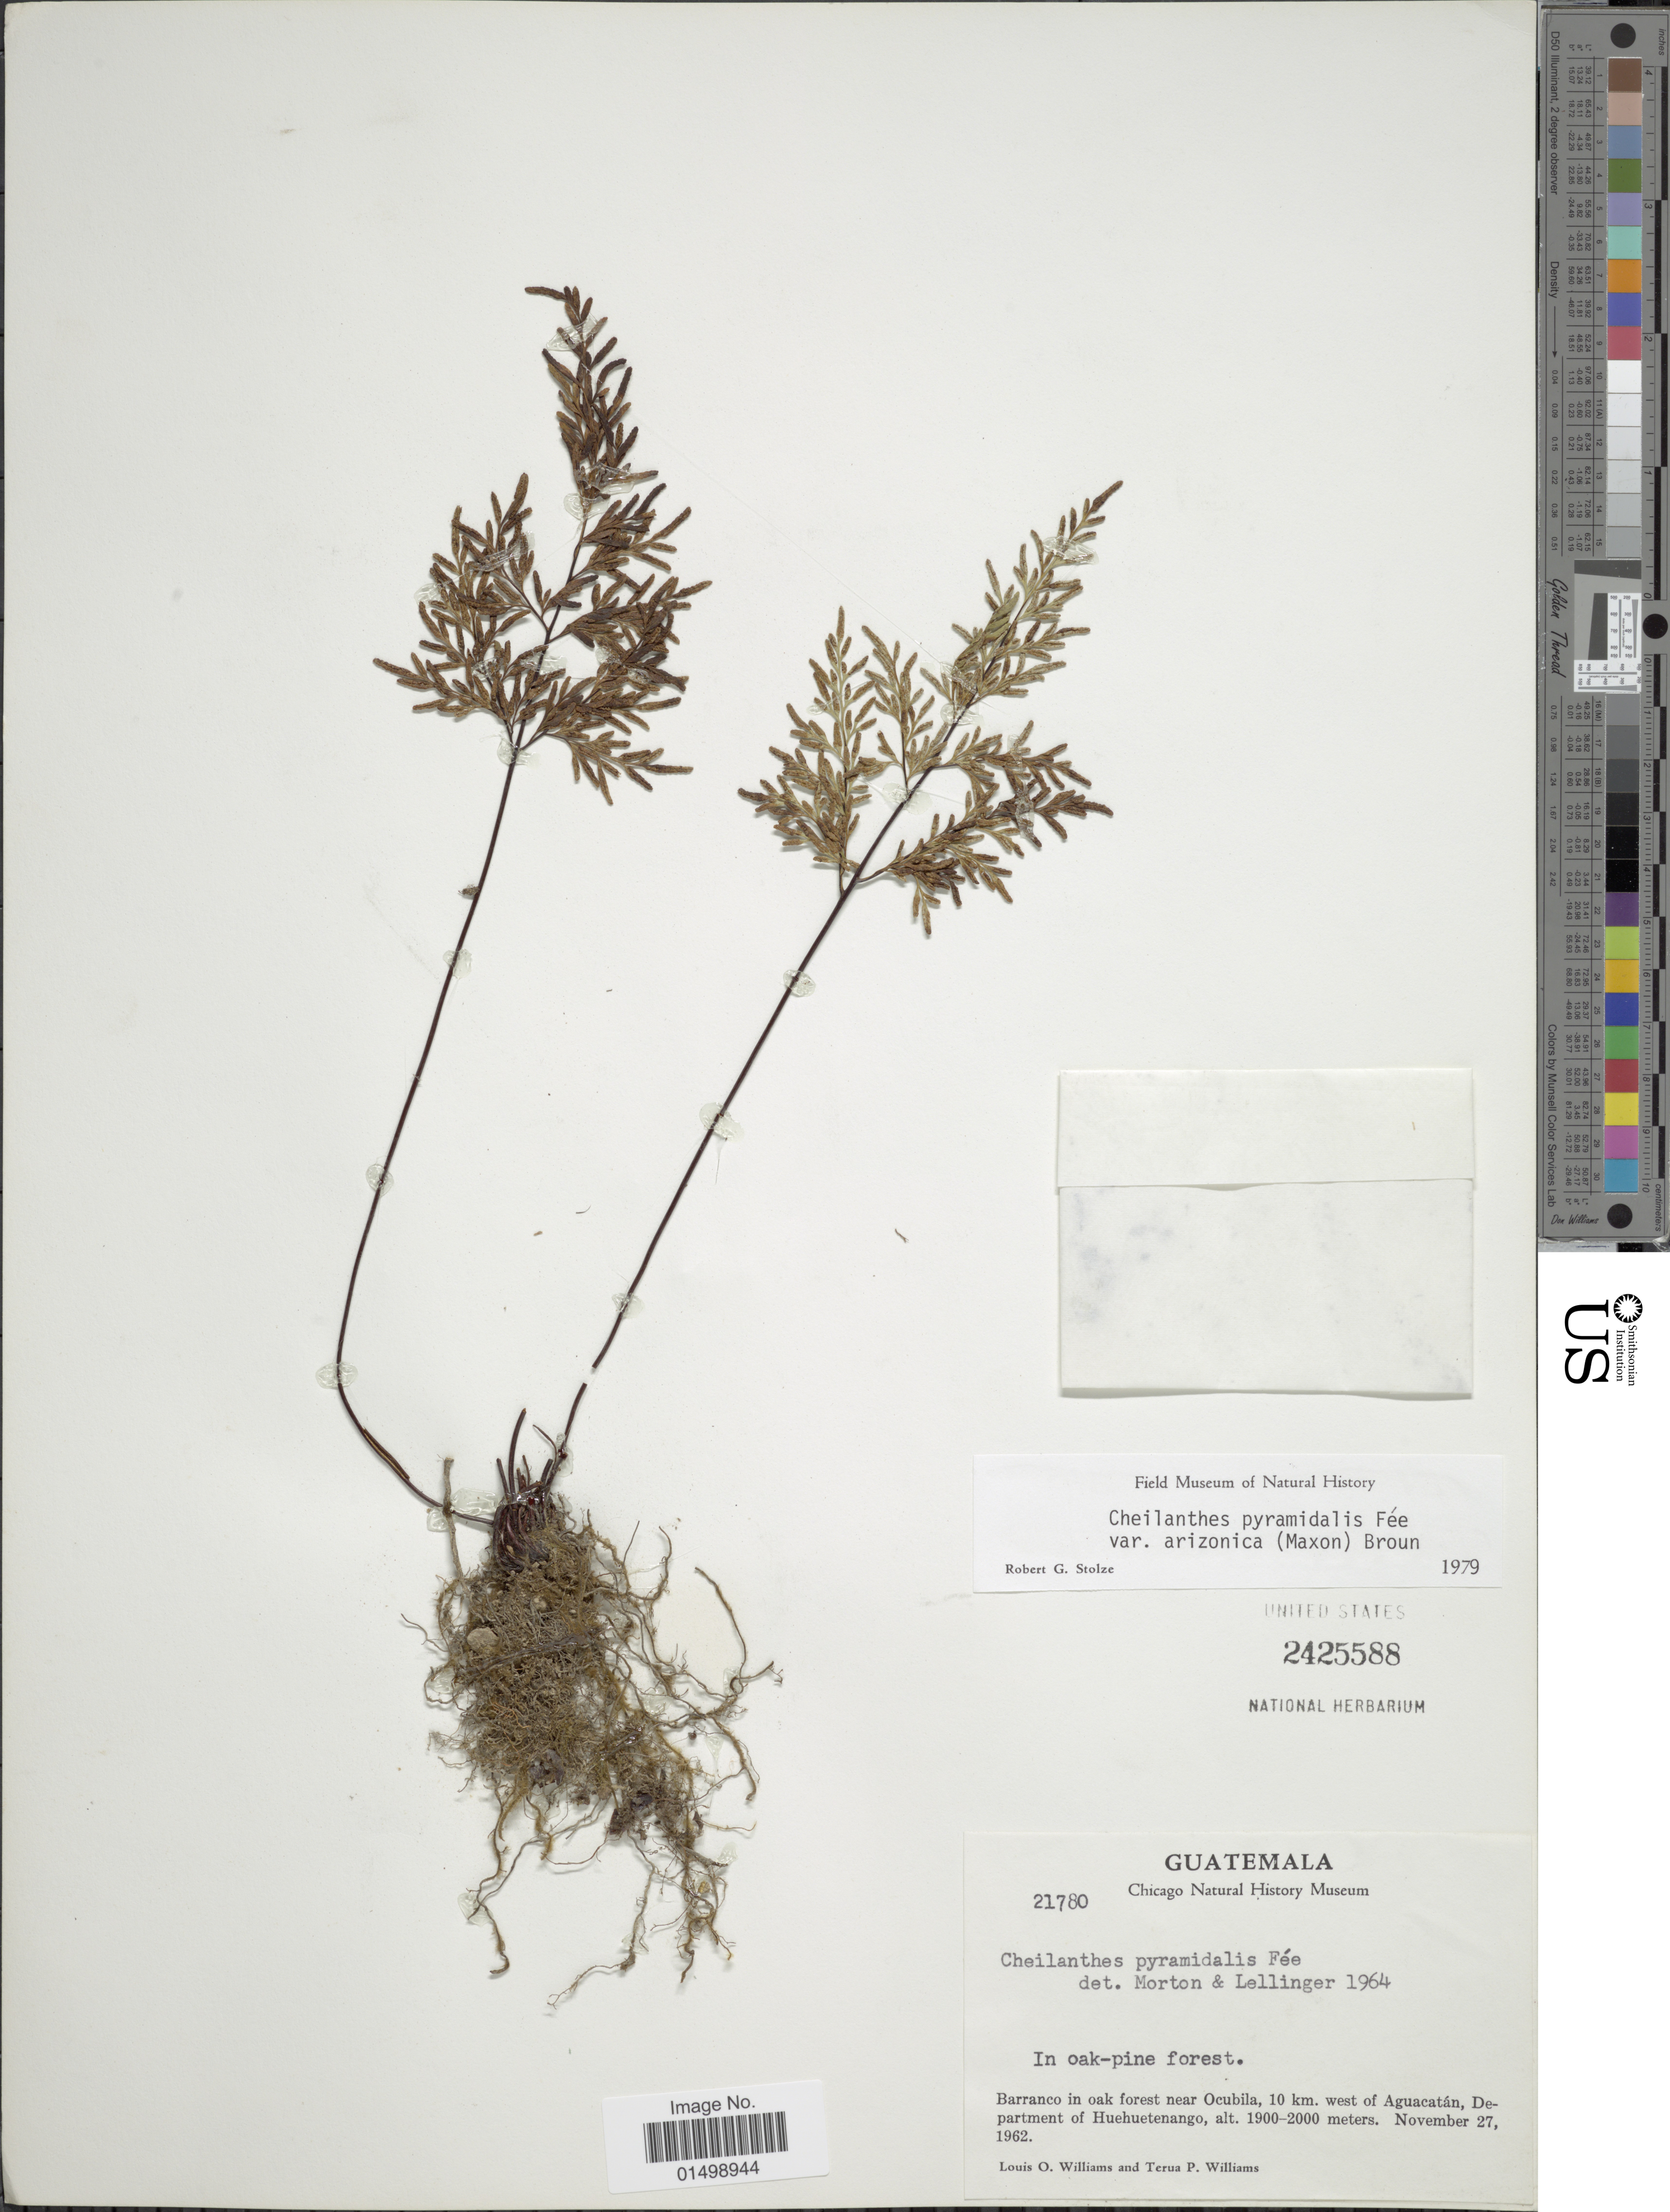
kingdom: Plantae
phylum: Tracheophyta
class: Polypodiopsida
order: Polypodiales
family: Pteridaceae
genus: Cheilanthes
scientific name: Cheilanthes pyramidalis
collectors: L. O. Williams & T. P. Williams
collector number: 21780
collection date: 1962-11-27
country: Guatemala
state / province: Huehuetenango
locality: Barranco in oak forest near Ocubila, 10 km west of Aguacatan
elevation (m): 1900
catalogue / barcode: US 2425588